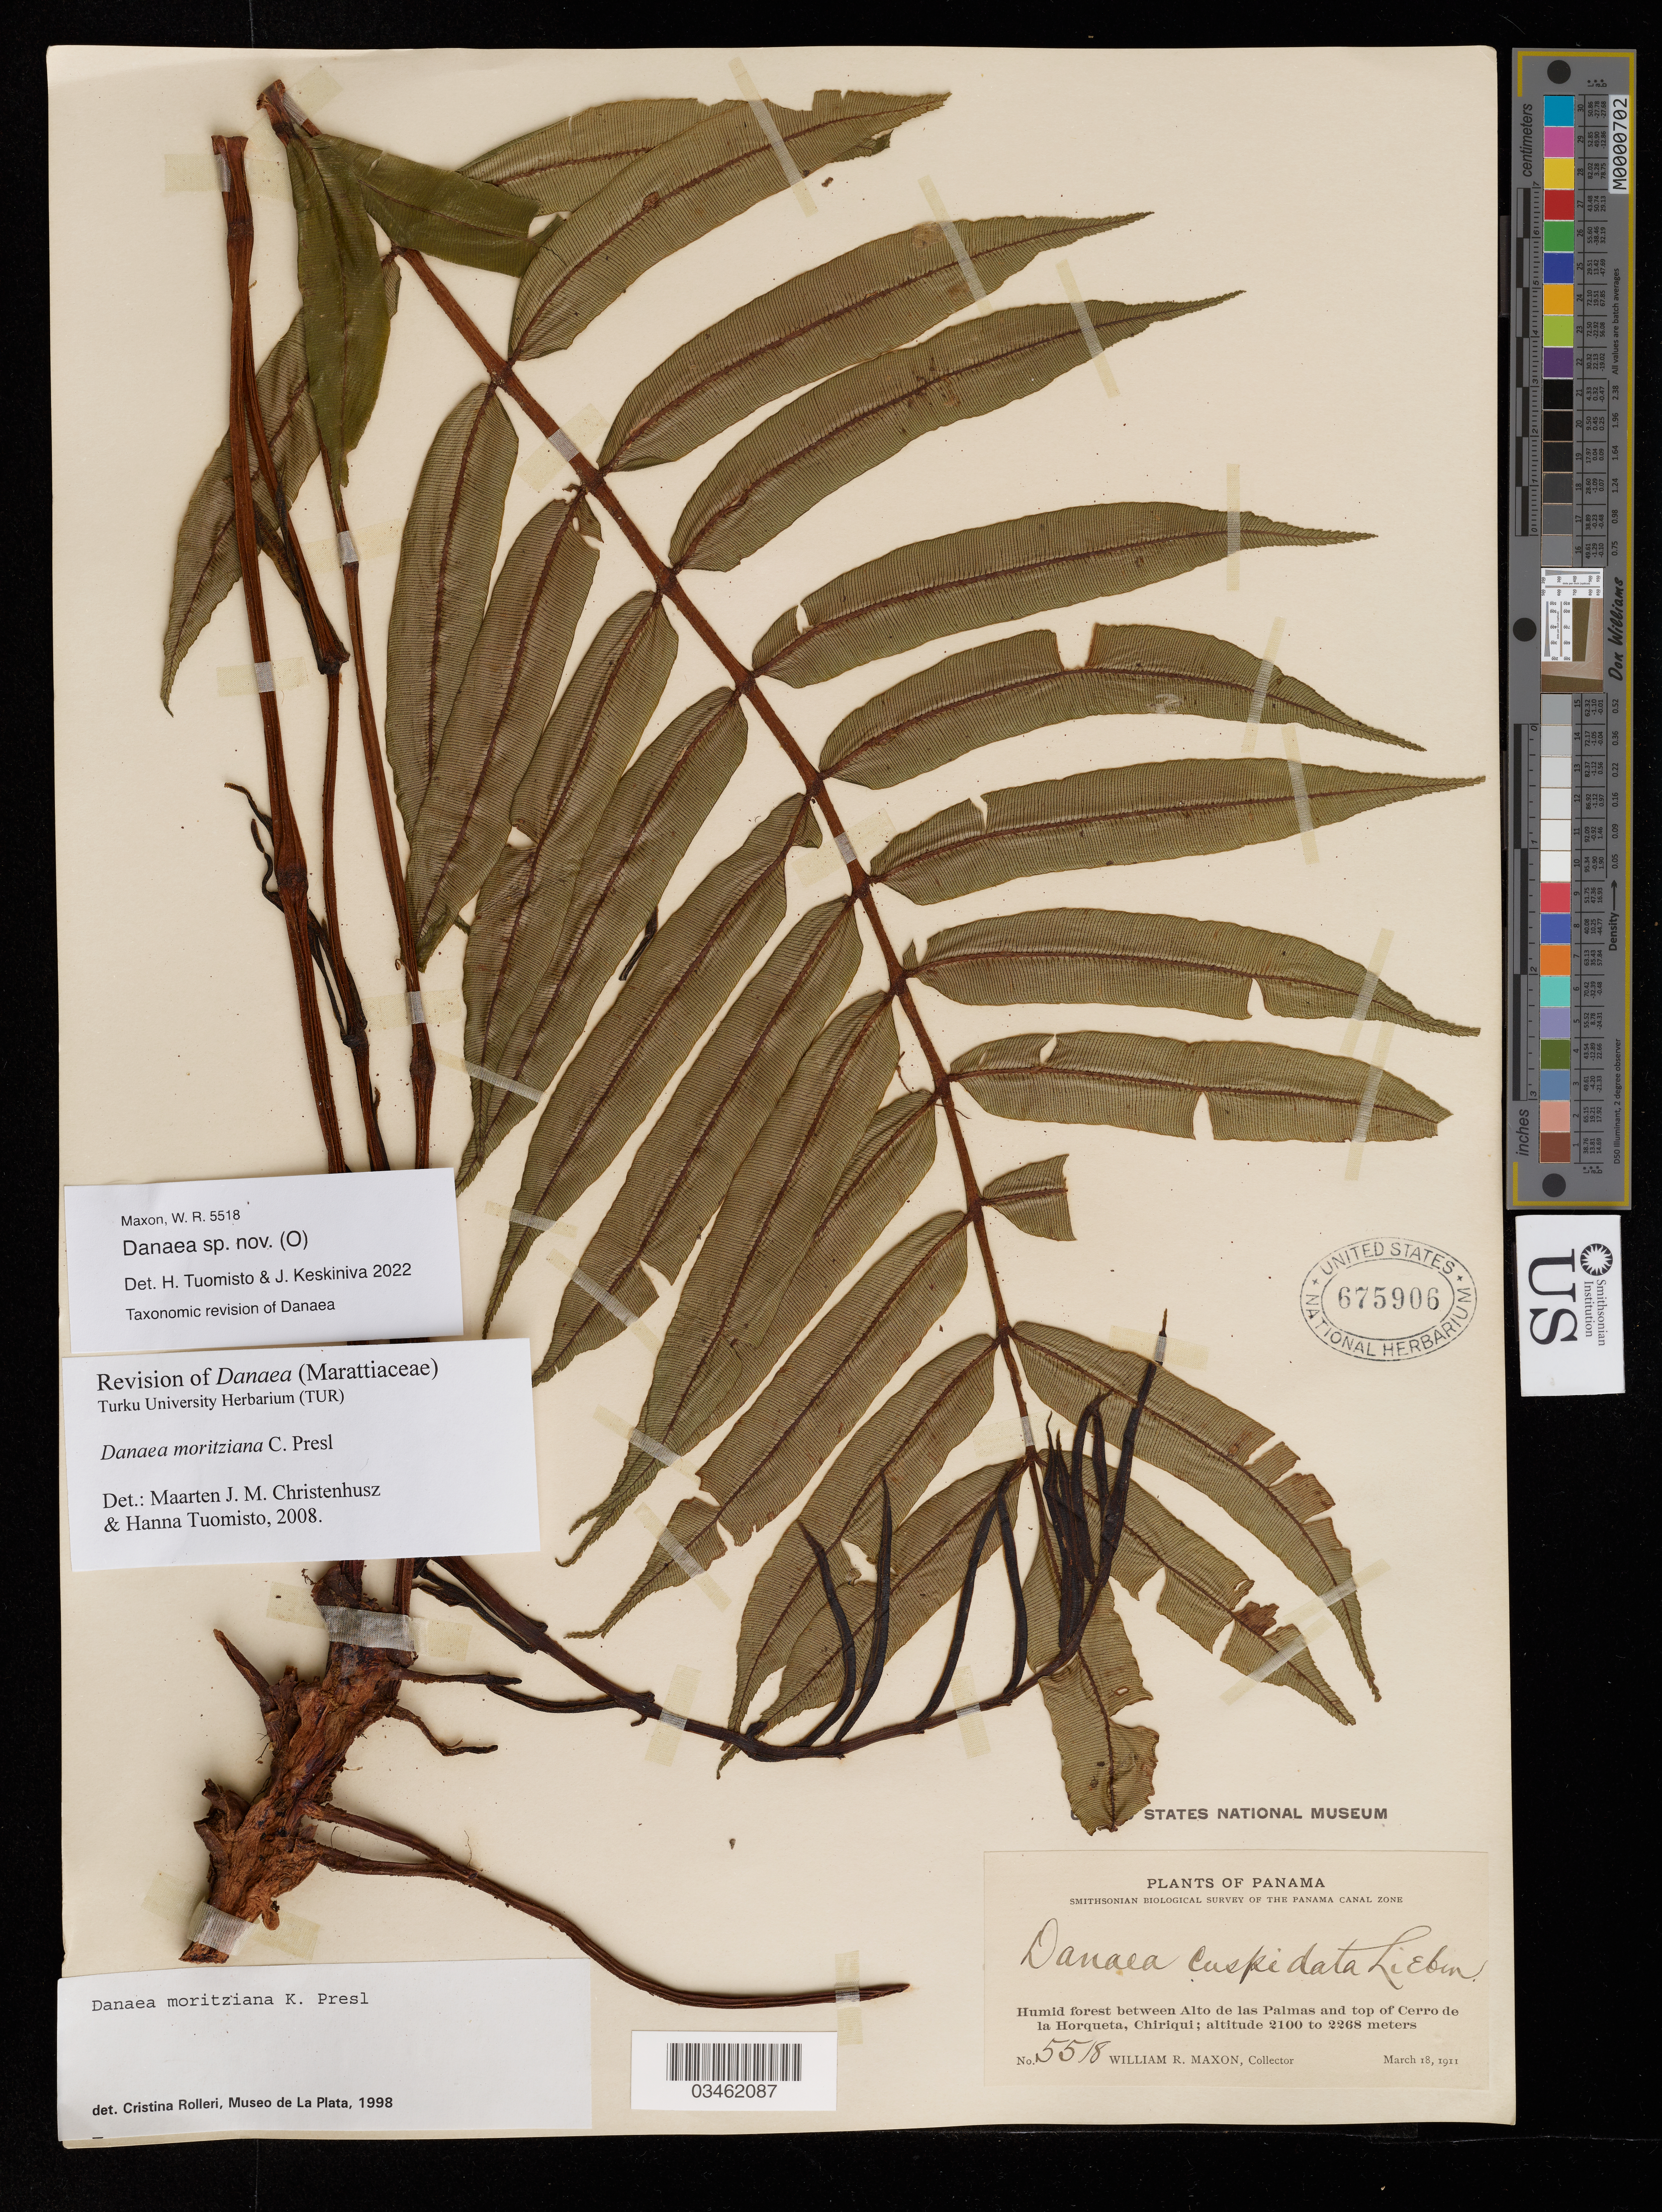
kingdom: Plantae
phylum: Tracheophyta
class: Polypodiopsida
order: Marattiales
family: Marattiaceae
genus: Danaea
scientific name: Danaea sp.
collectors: W. R. Maxon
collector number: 5518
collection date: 1911-03-18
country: Panama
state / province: Chiriqui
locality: Smithsonian Biological Survey of the Panama Canal Zone. Humid forest between Alto de las Palmas and top of Cerro de la Horqueta.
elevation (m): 2100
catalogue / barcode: US 675906